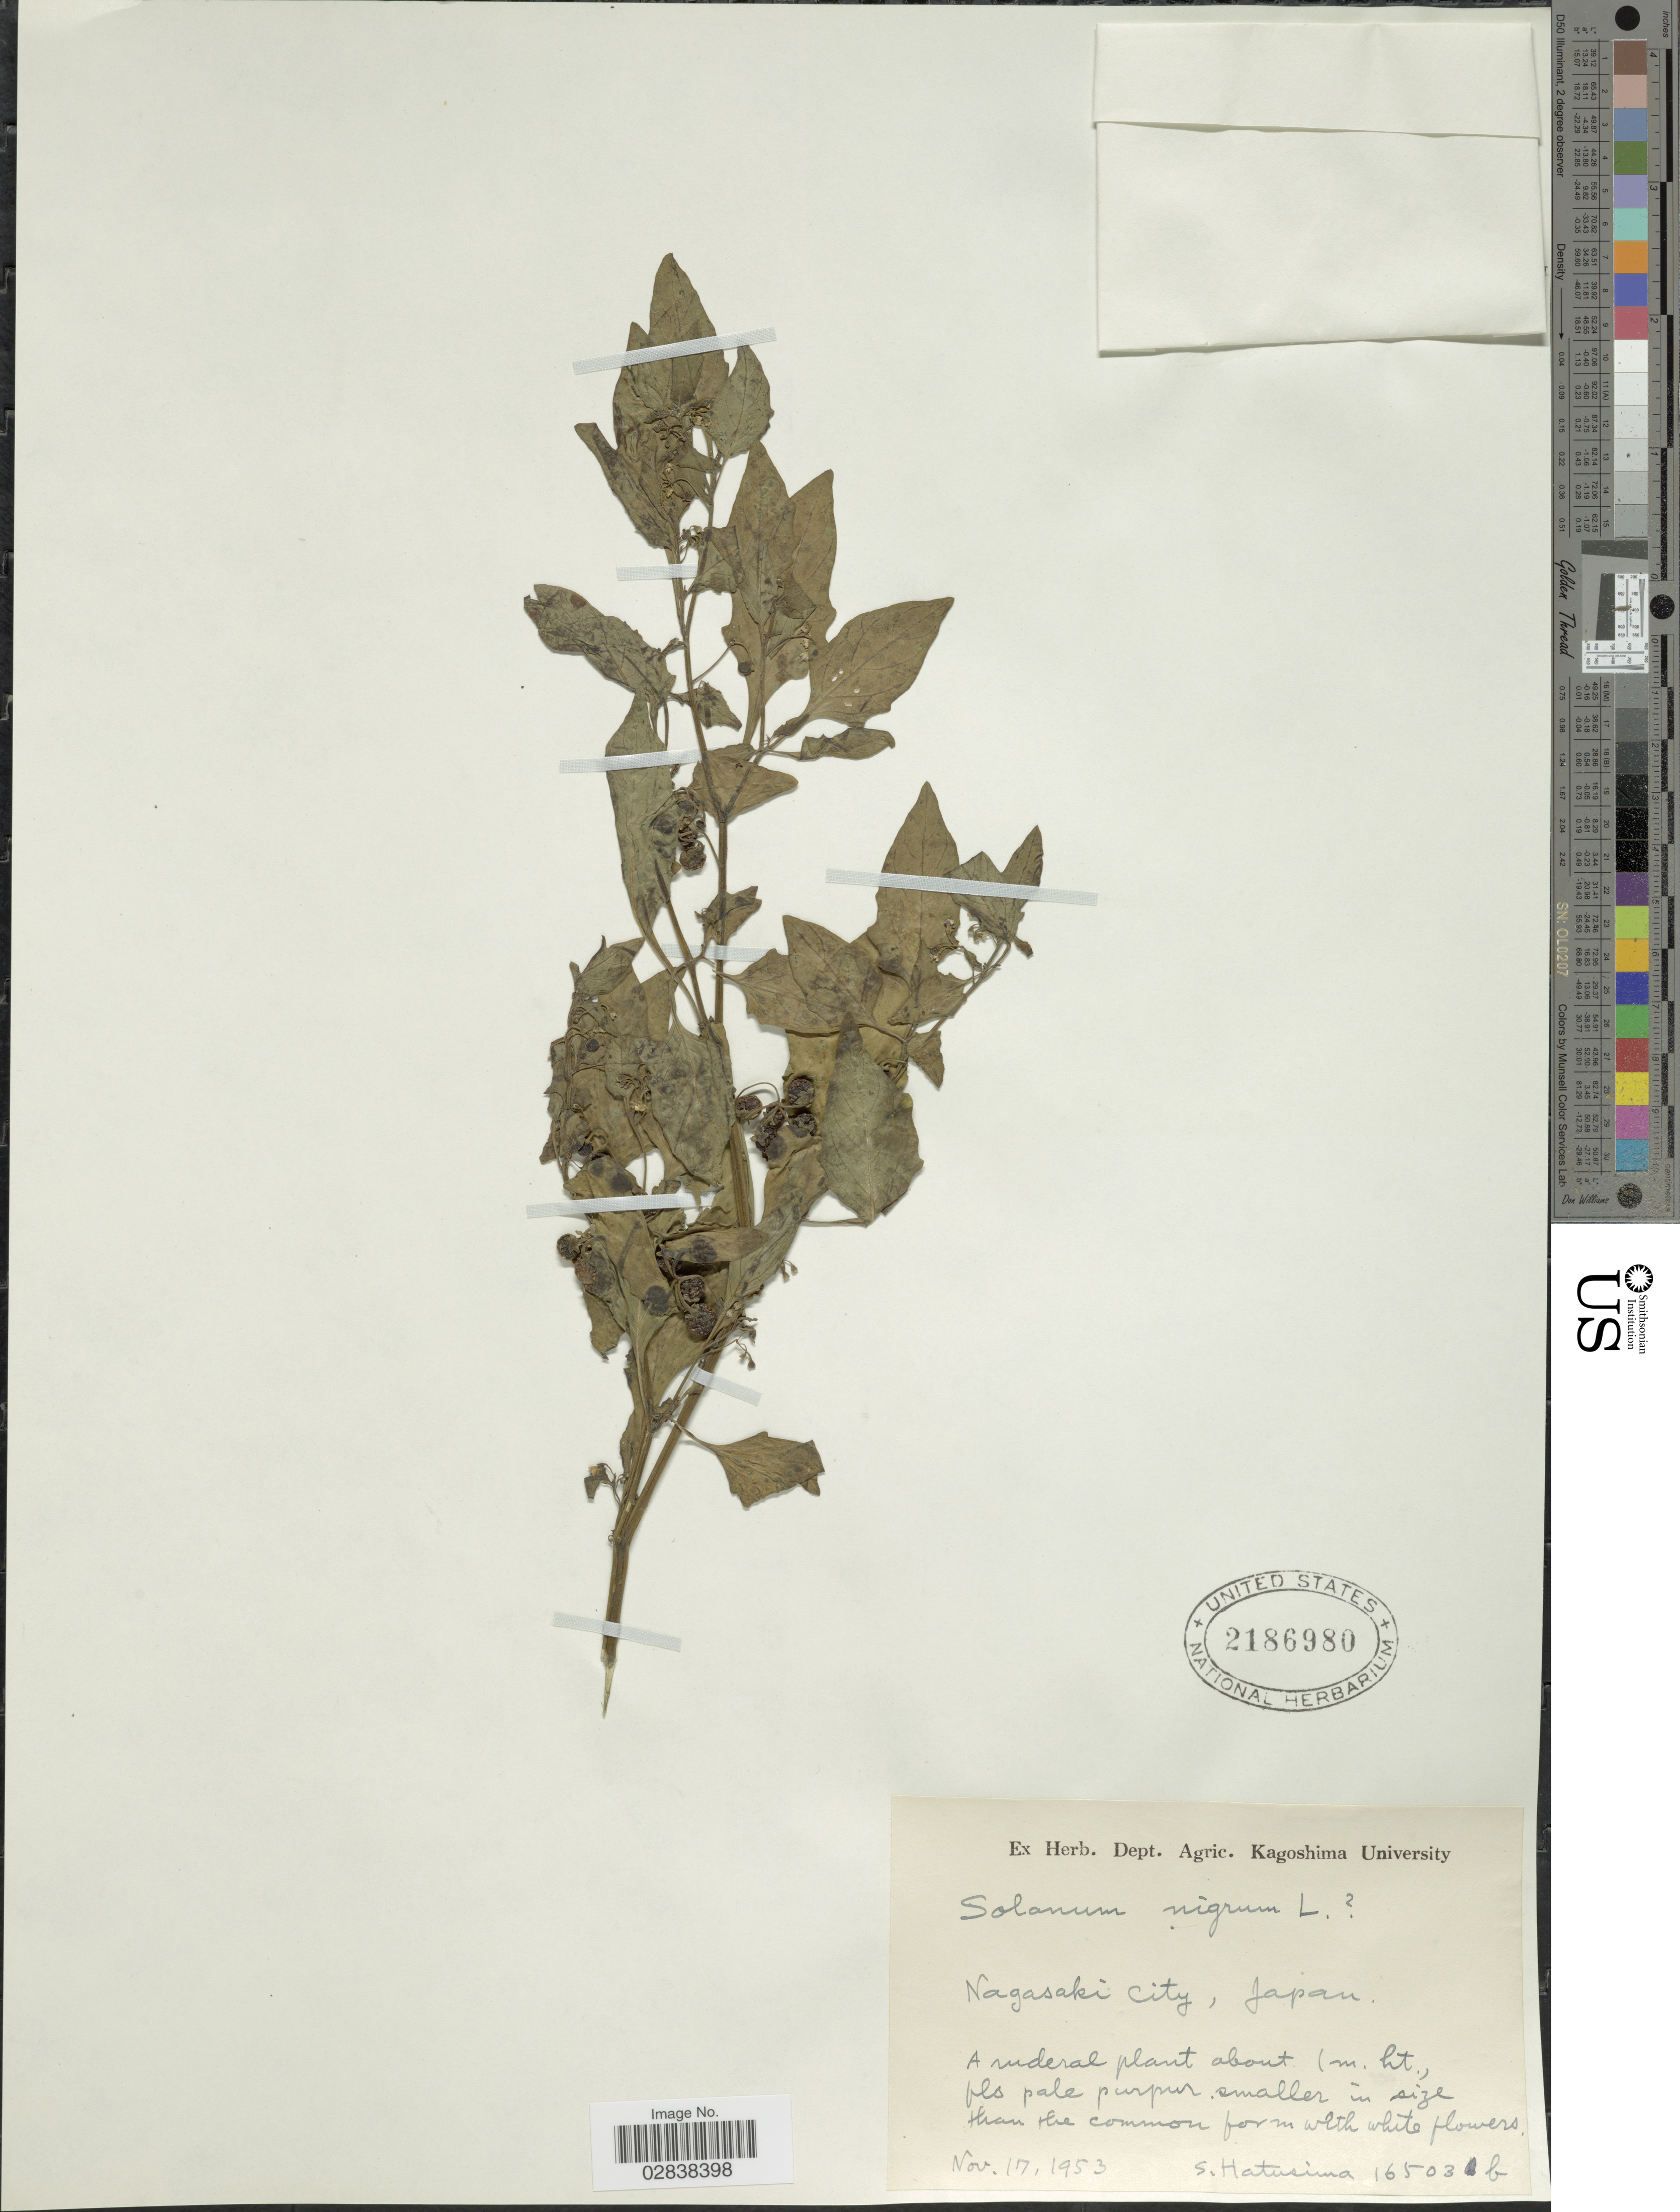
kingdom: Plantae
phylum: Tracheophyta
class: Magnoliopsida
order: Solanales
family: Solanaceae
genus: Solanum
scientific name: Solanum nigrum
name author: L.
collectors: S. Hatusima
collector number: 16503b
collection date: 1953-11-17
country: Japan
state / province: Nagasaki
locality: Nagasaki City.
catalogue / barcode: US 2186980